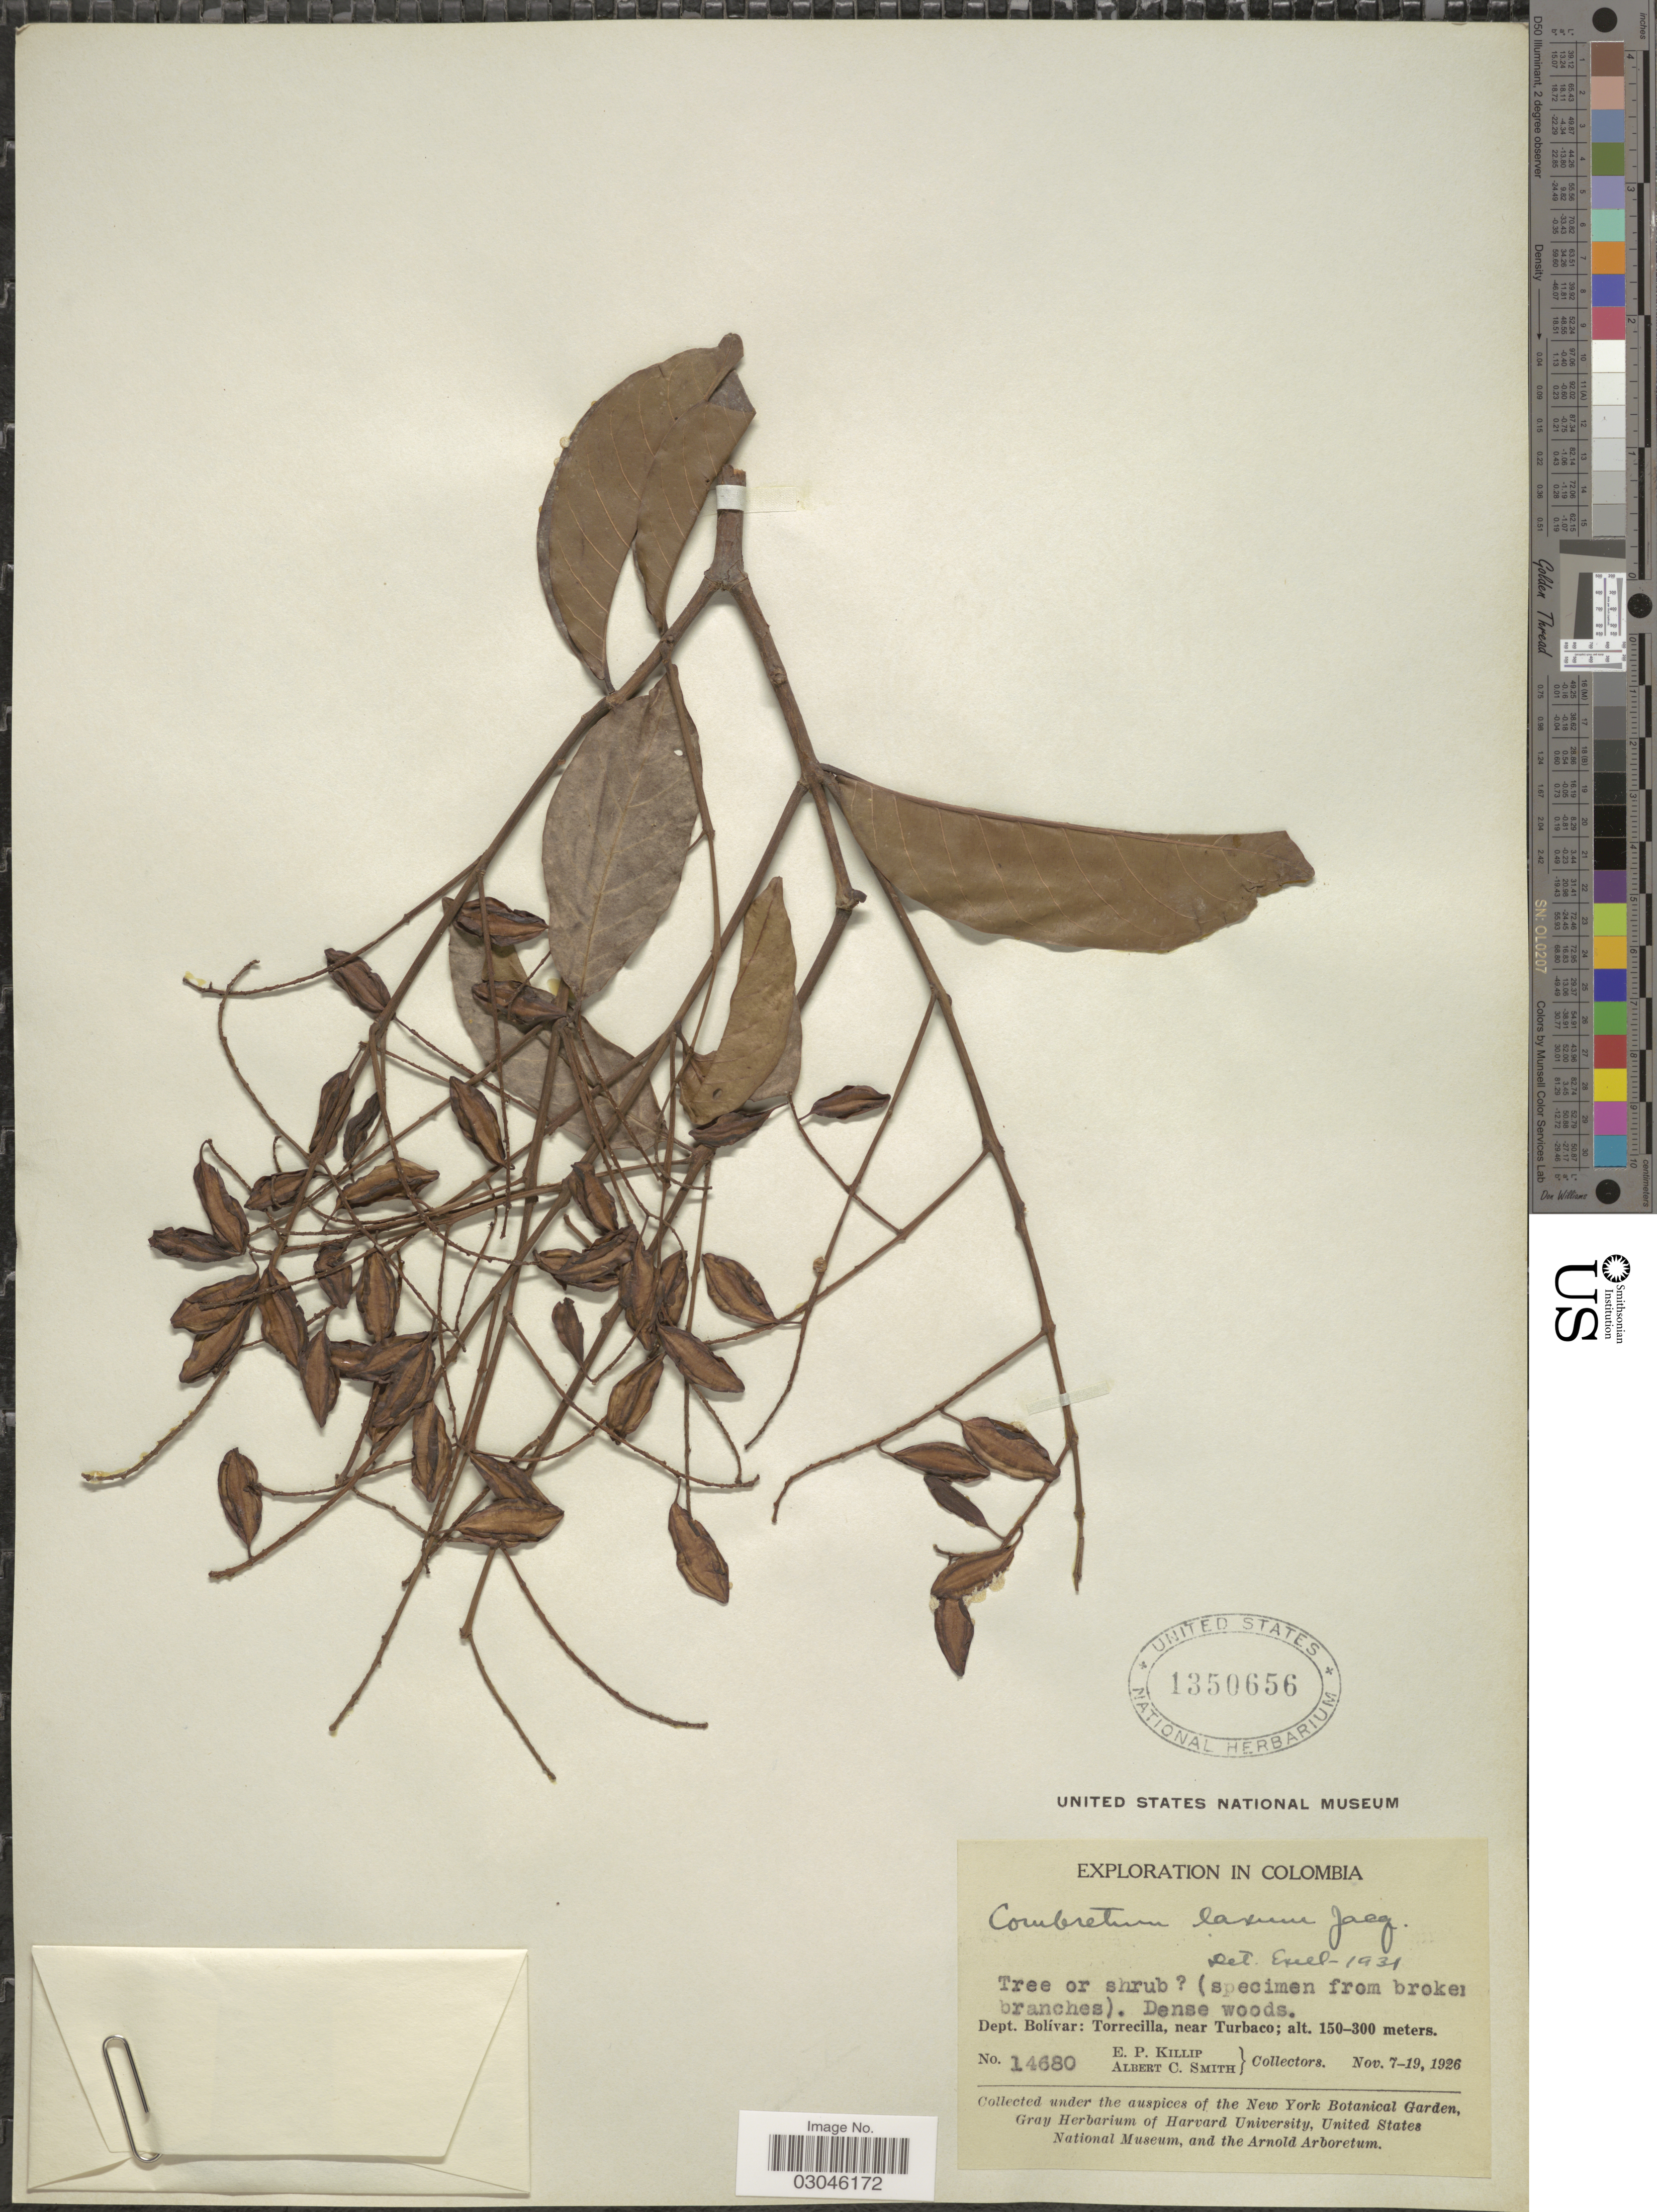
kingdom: Plantae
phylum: Tracheophyta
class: Magnoliopsida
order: Myrtales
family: Combretaceae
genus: Combretum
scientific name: Combretum laxum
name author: Jacq.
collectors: E. P. Killip & A. C. Smith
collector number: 14680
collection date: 1926-11-07/1926-11-19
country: Colombia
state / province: Bolívar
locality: Dept. Bolívar: Torrecilla, near Turbaco.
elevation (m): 150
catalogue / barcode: US 1350656